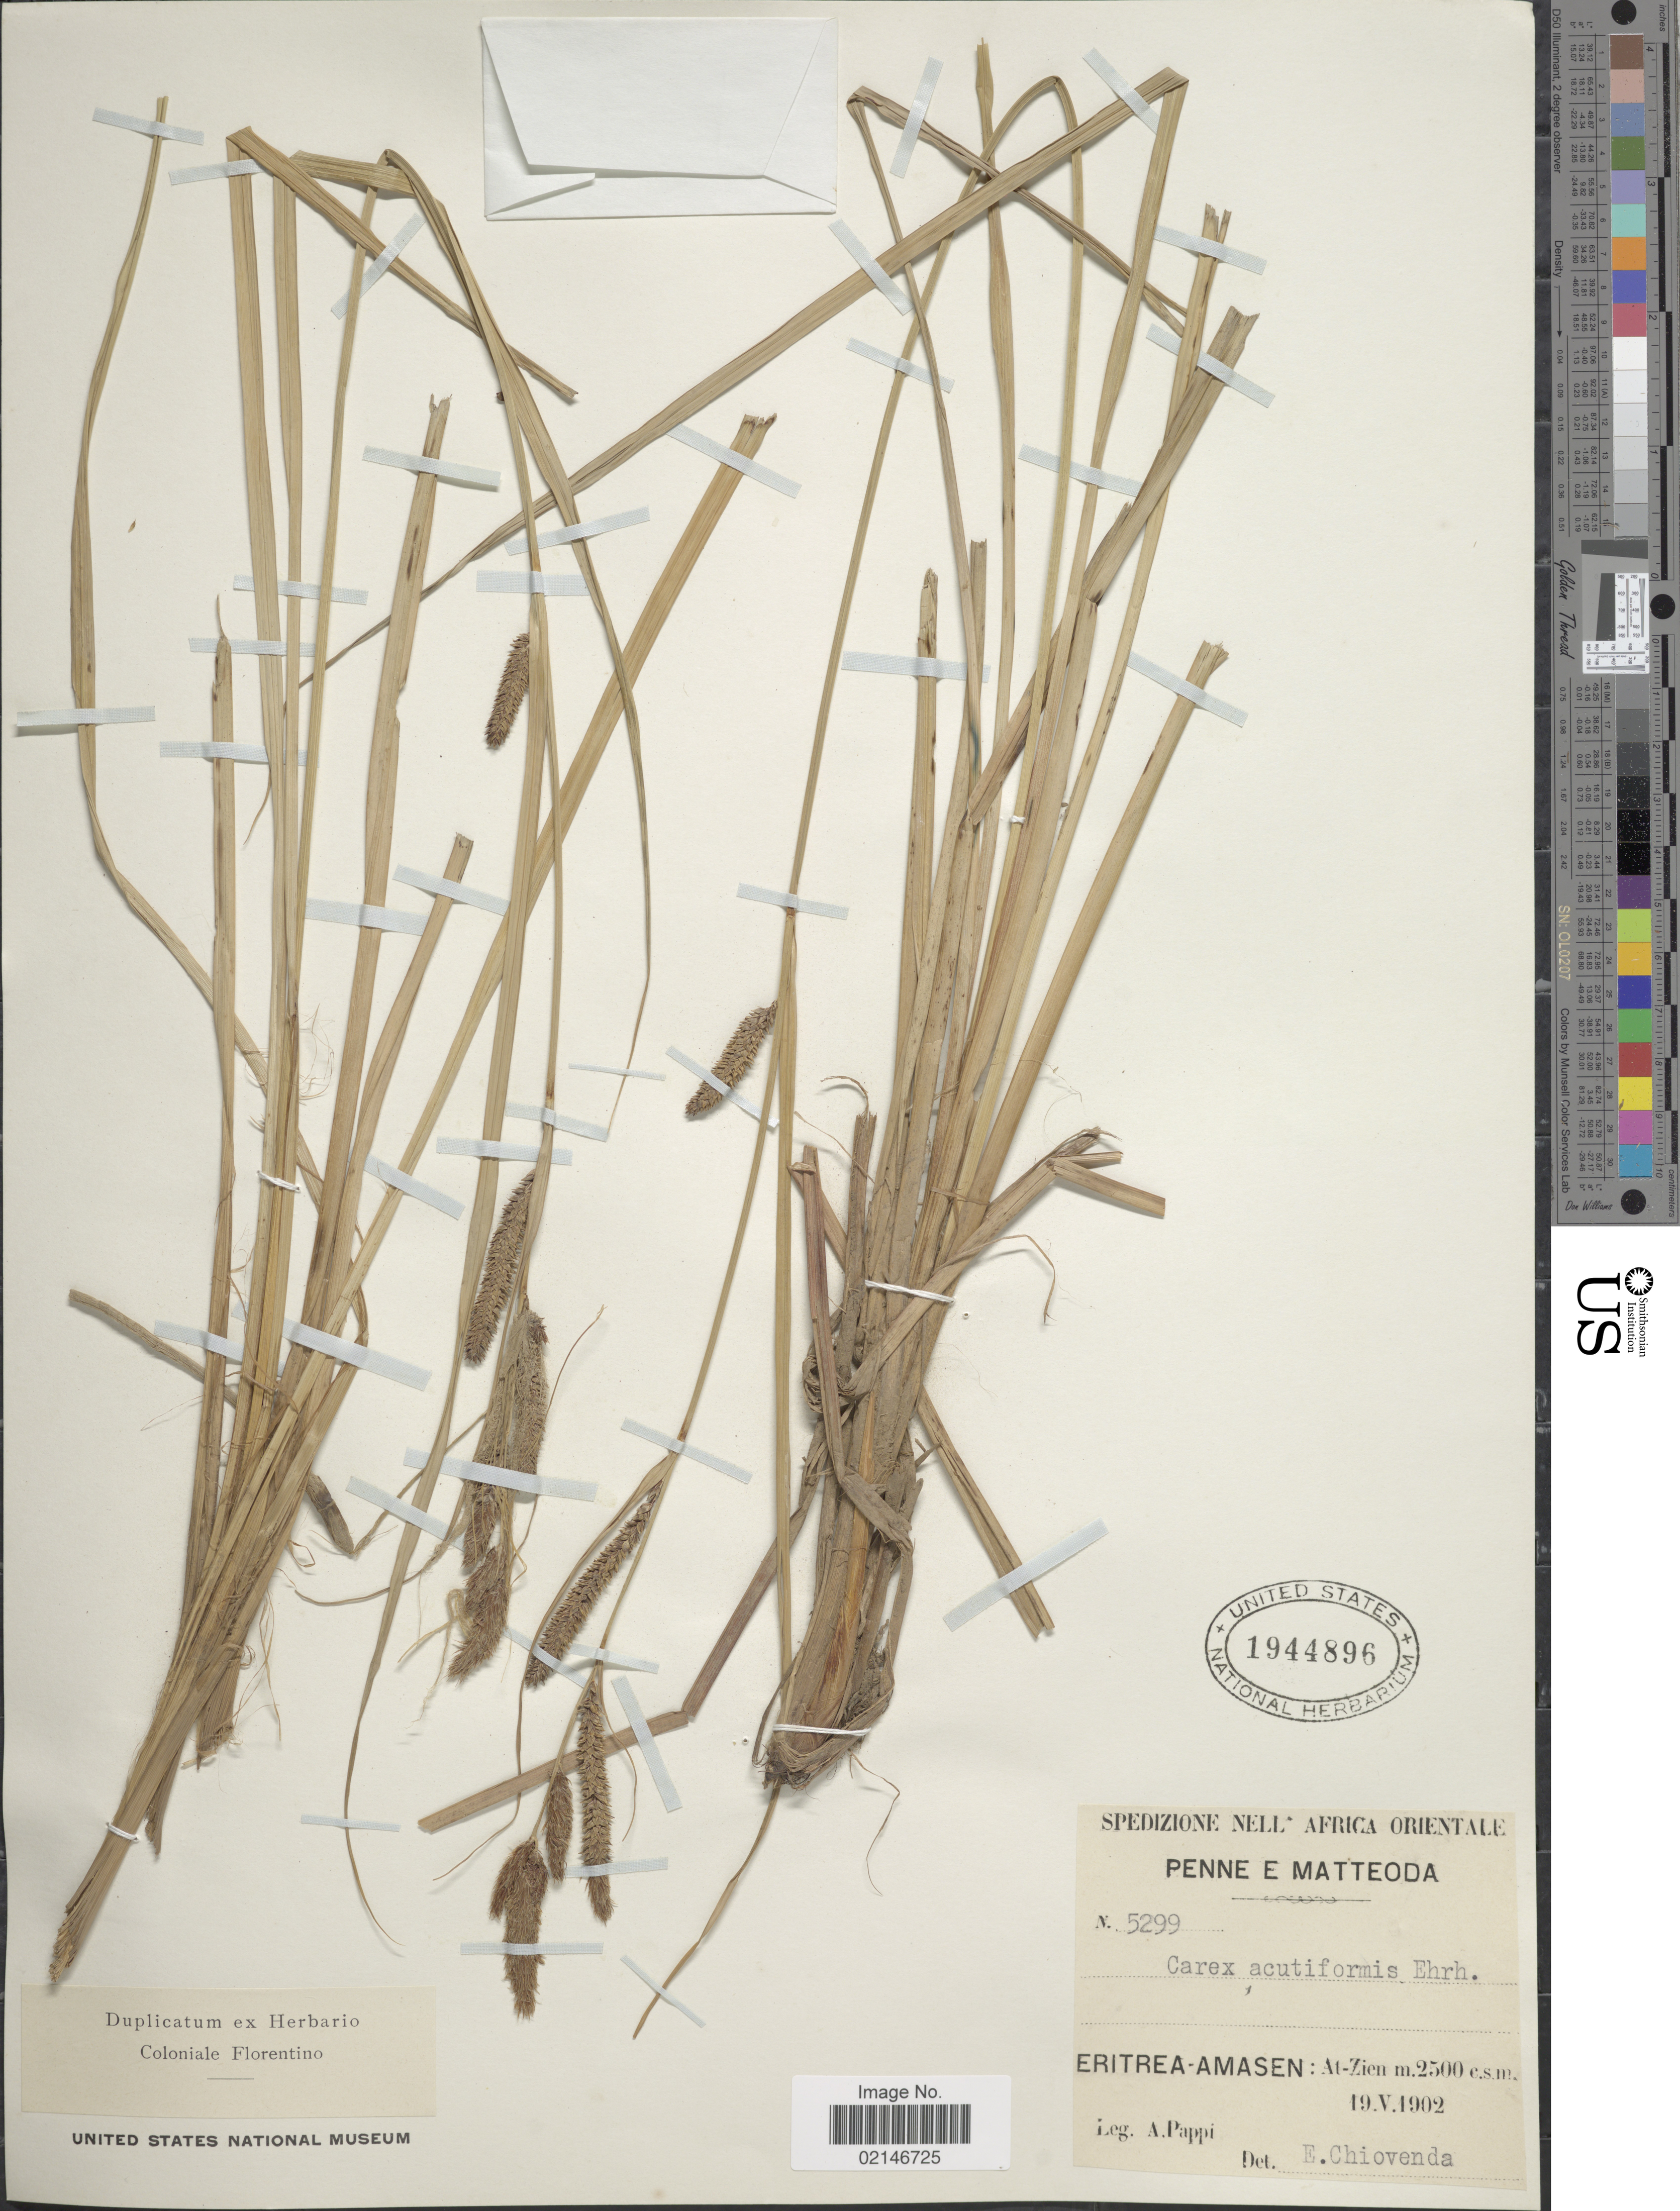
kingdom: Plantae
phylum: Tracheophyta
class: Liliopsida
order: Poales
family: Cyperaceae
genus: Carex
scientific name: Carex sp.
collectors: A. Pappi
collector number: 5299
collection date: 1902-05-19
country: Eritrea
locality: Penne e Matteoda, Eritrea-Amasen: At Zien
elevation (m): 2500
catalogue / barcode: US 1944896